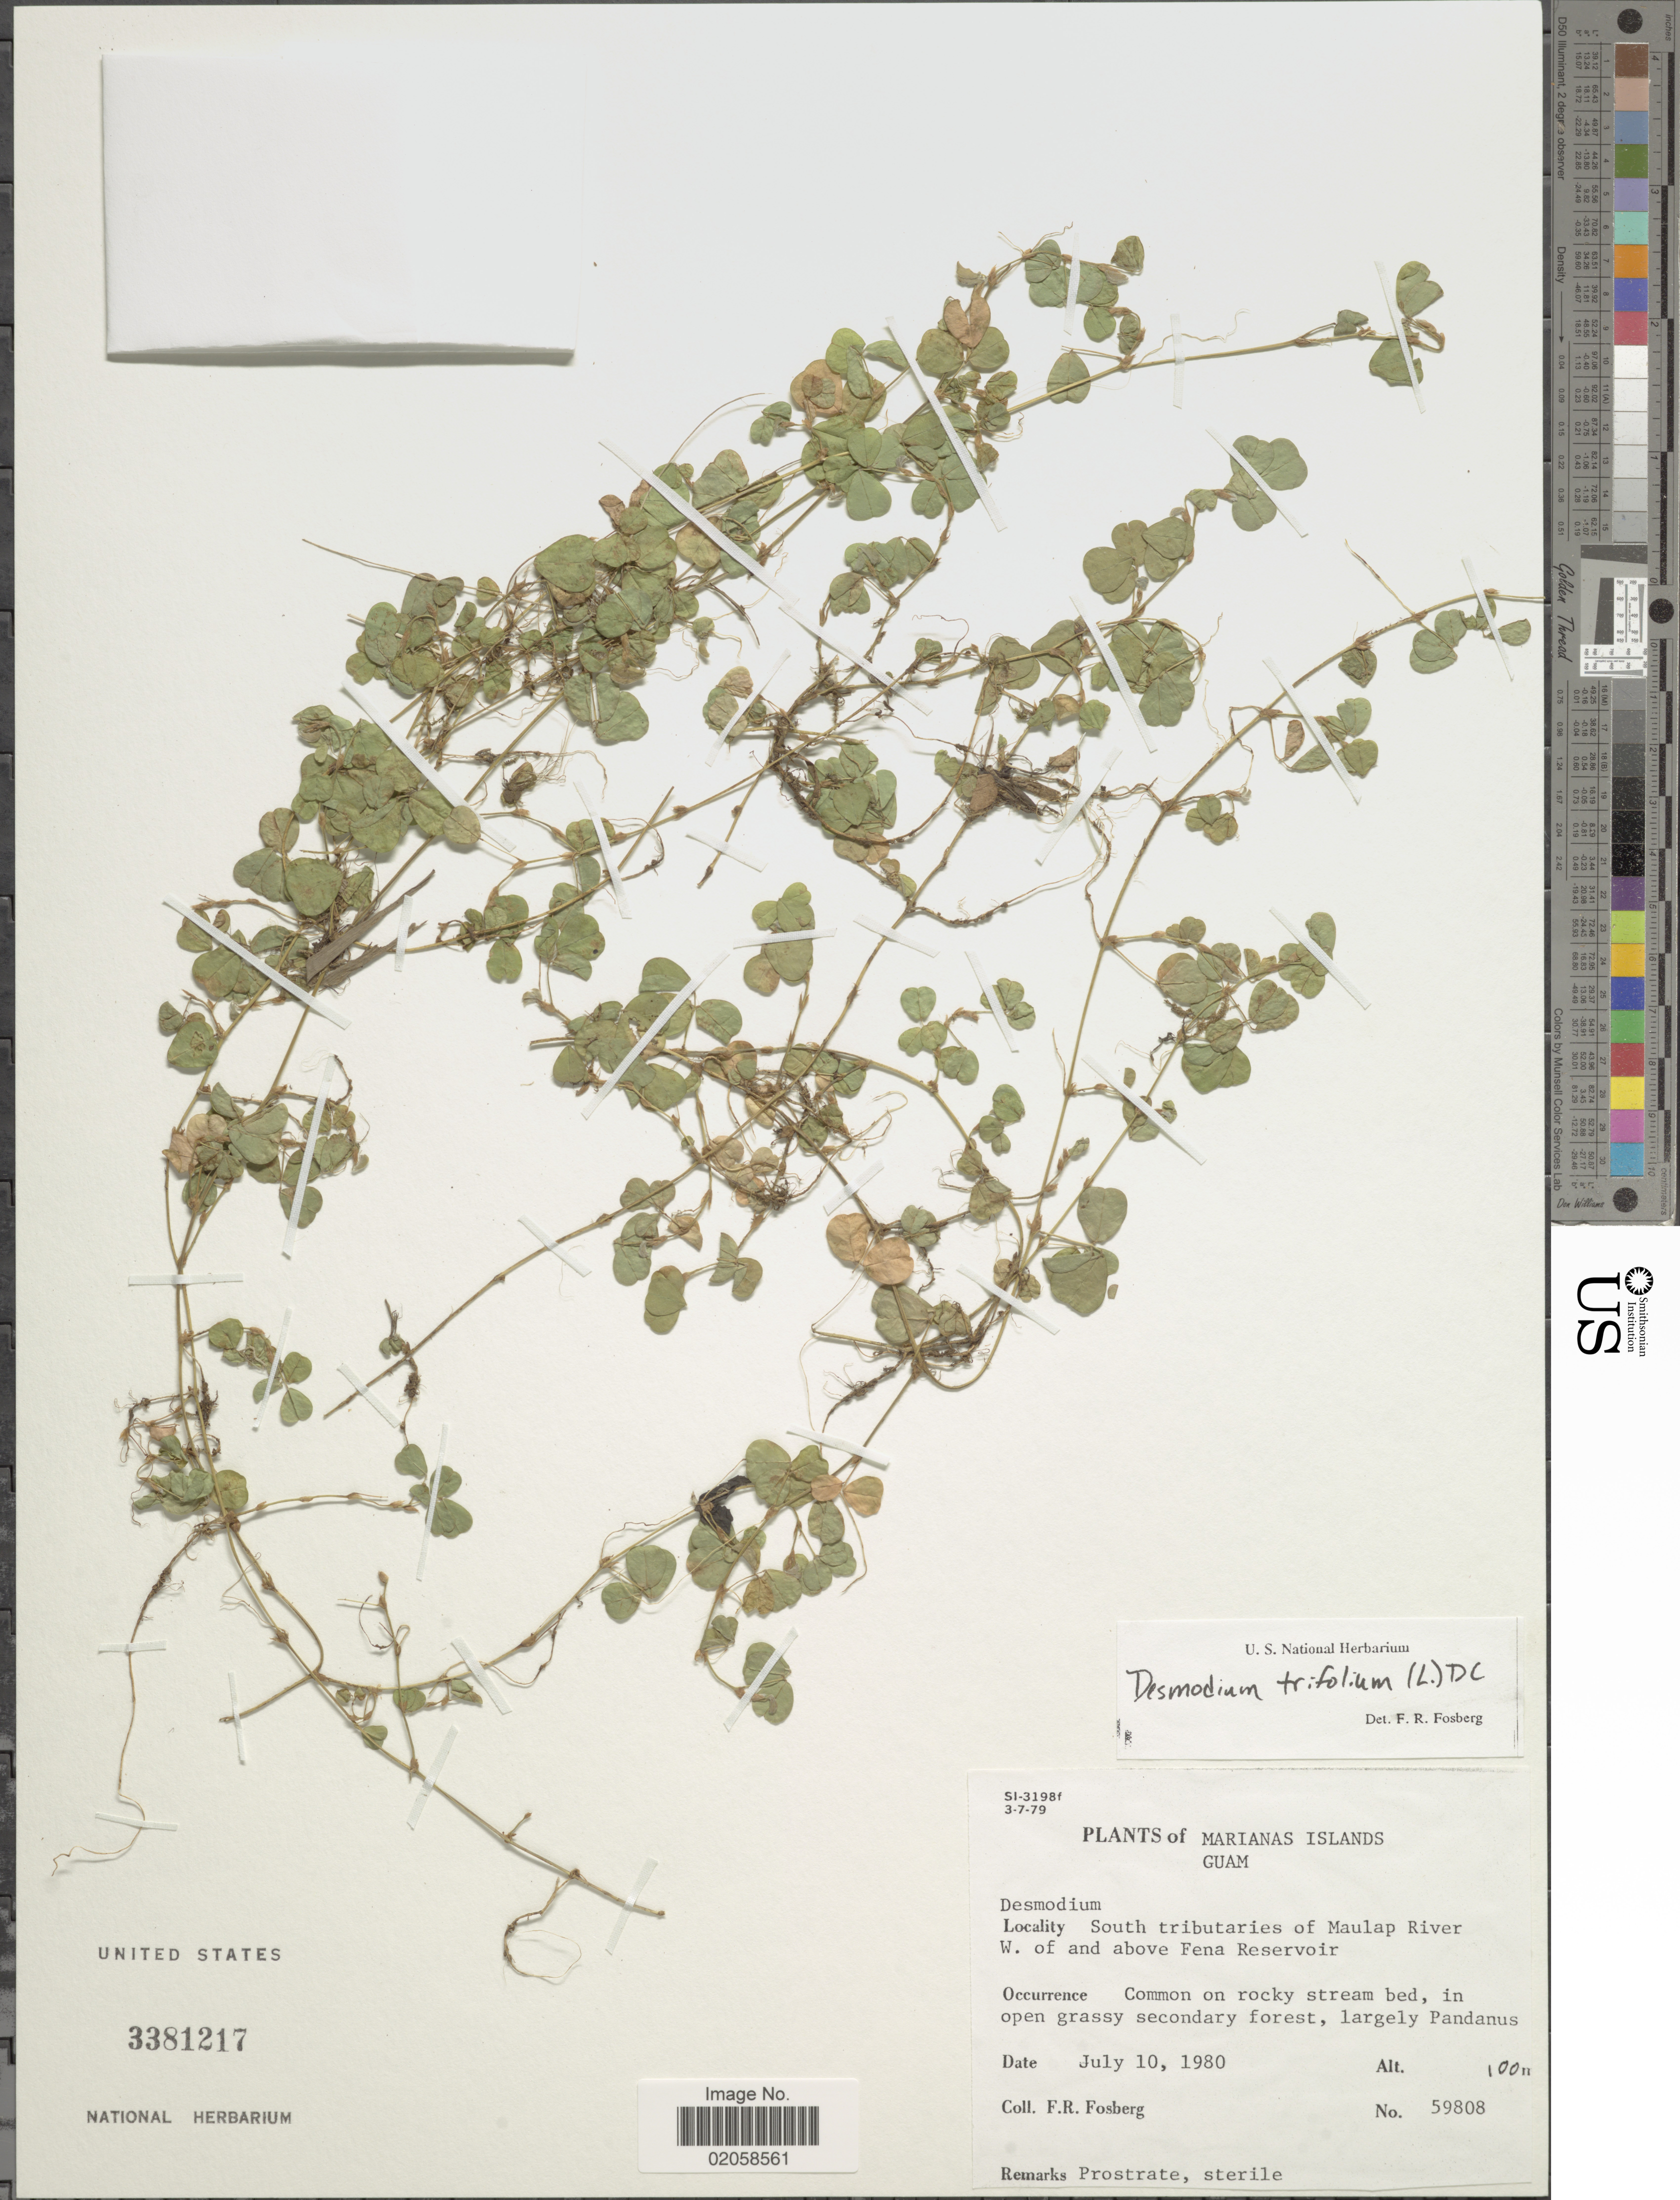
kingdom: Plantae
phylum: Tracheophyta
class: Magnoliopsida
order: Fabales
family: Fabaceae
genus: Grona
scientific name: Grona triflora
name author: (L.) H. Ohashi & K. Ohashi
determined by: Strong, Mark T., (BOT), Smithsonian Institution - National Museum of Natural History (UNITED STATES)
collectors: F. R. Fosberg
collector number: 59808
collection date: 1980-07-10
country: Guam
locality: Marianas Islands, Guam, South tributaries of Maulap River W. of and above Fena Reservoir, common on rocky stream bed.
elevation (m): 100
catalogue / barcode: US 3381217